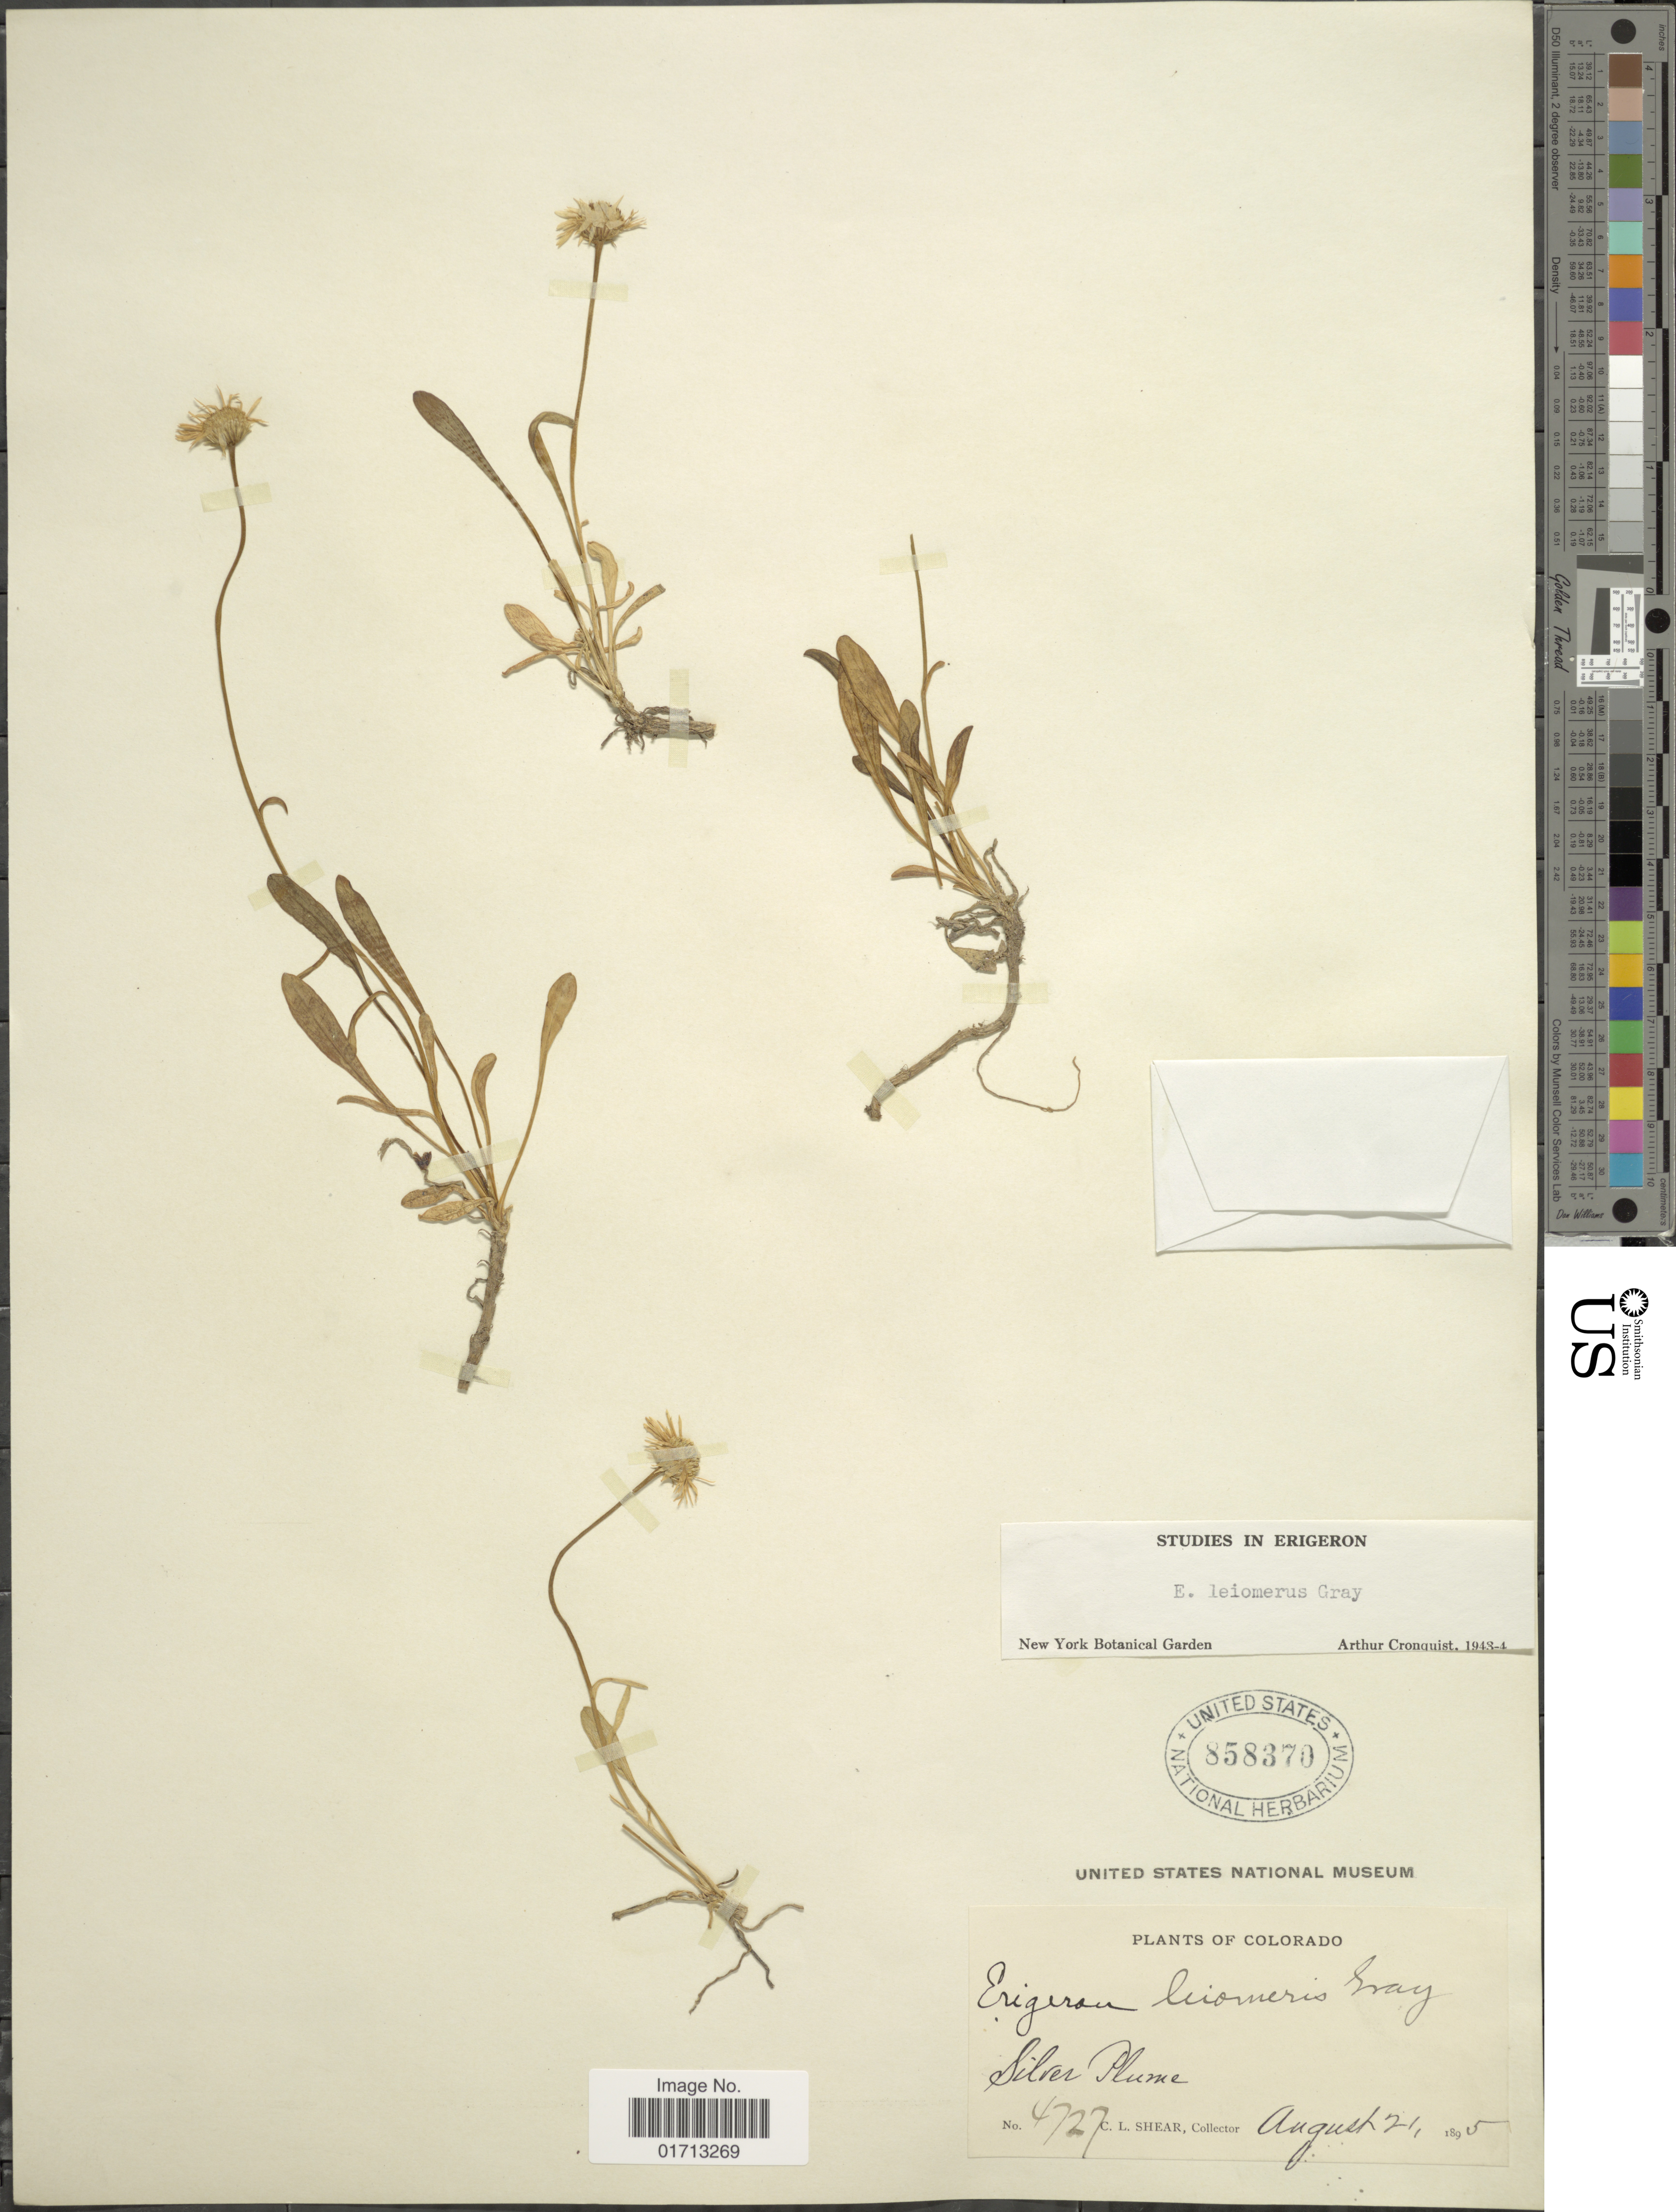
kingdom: Plantae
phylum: Tracheophyta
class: Magnoliopsida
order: Asterales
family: Asteraceae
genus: Erigeron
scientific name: Erigeron leiomerus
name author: A. Gray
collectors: C. L. Shear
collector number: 4727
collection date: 1895-08-21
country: United States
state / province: Colorado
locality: Silver plume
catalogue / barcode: US 858370